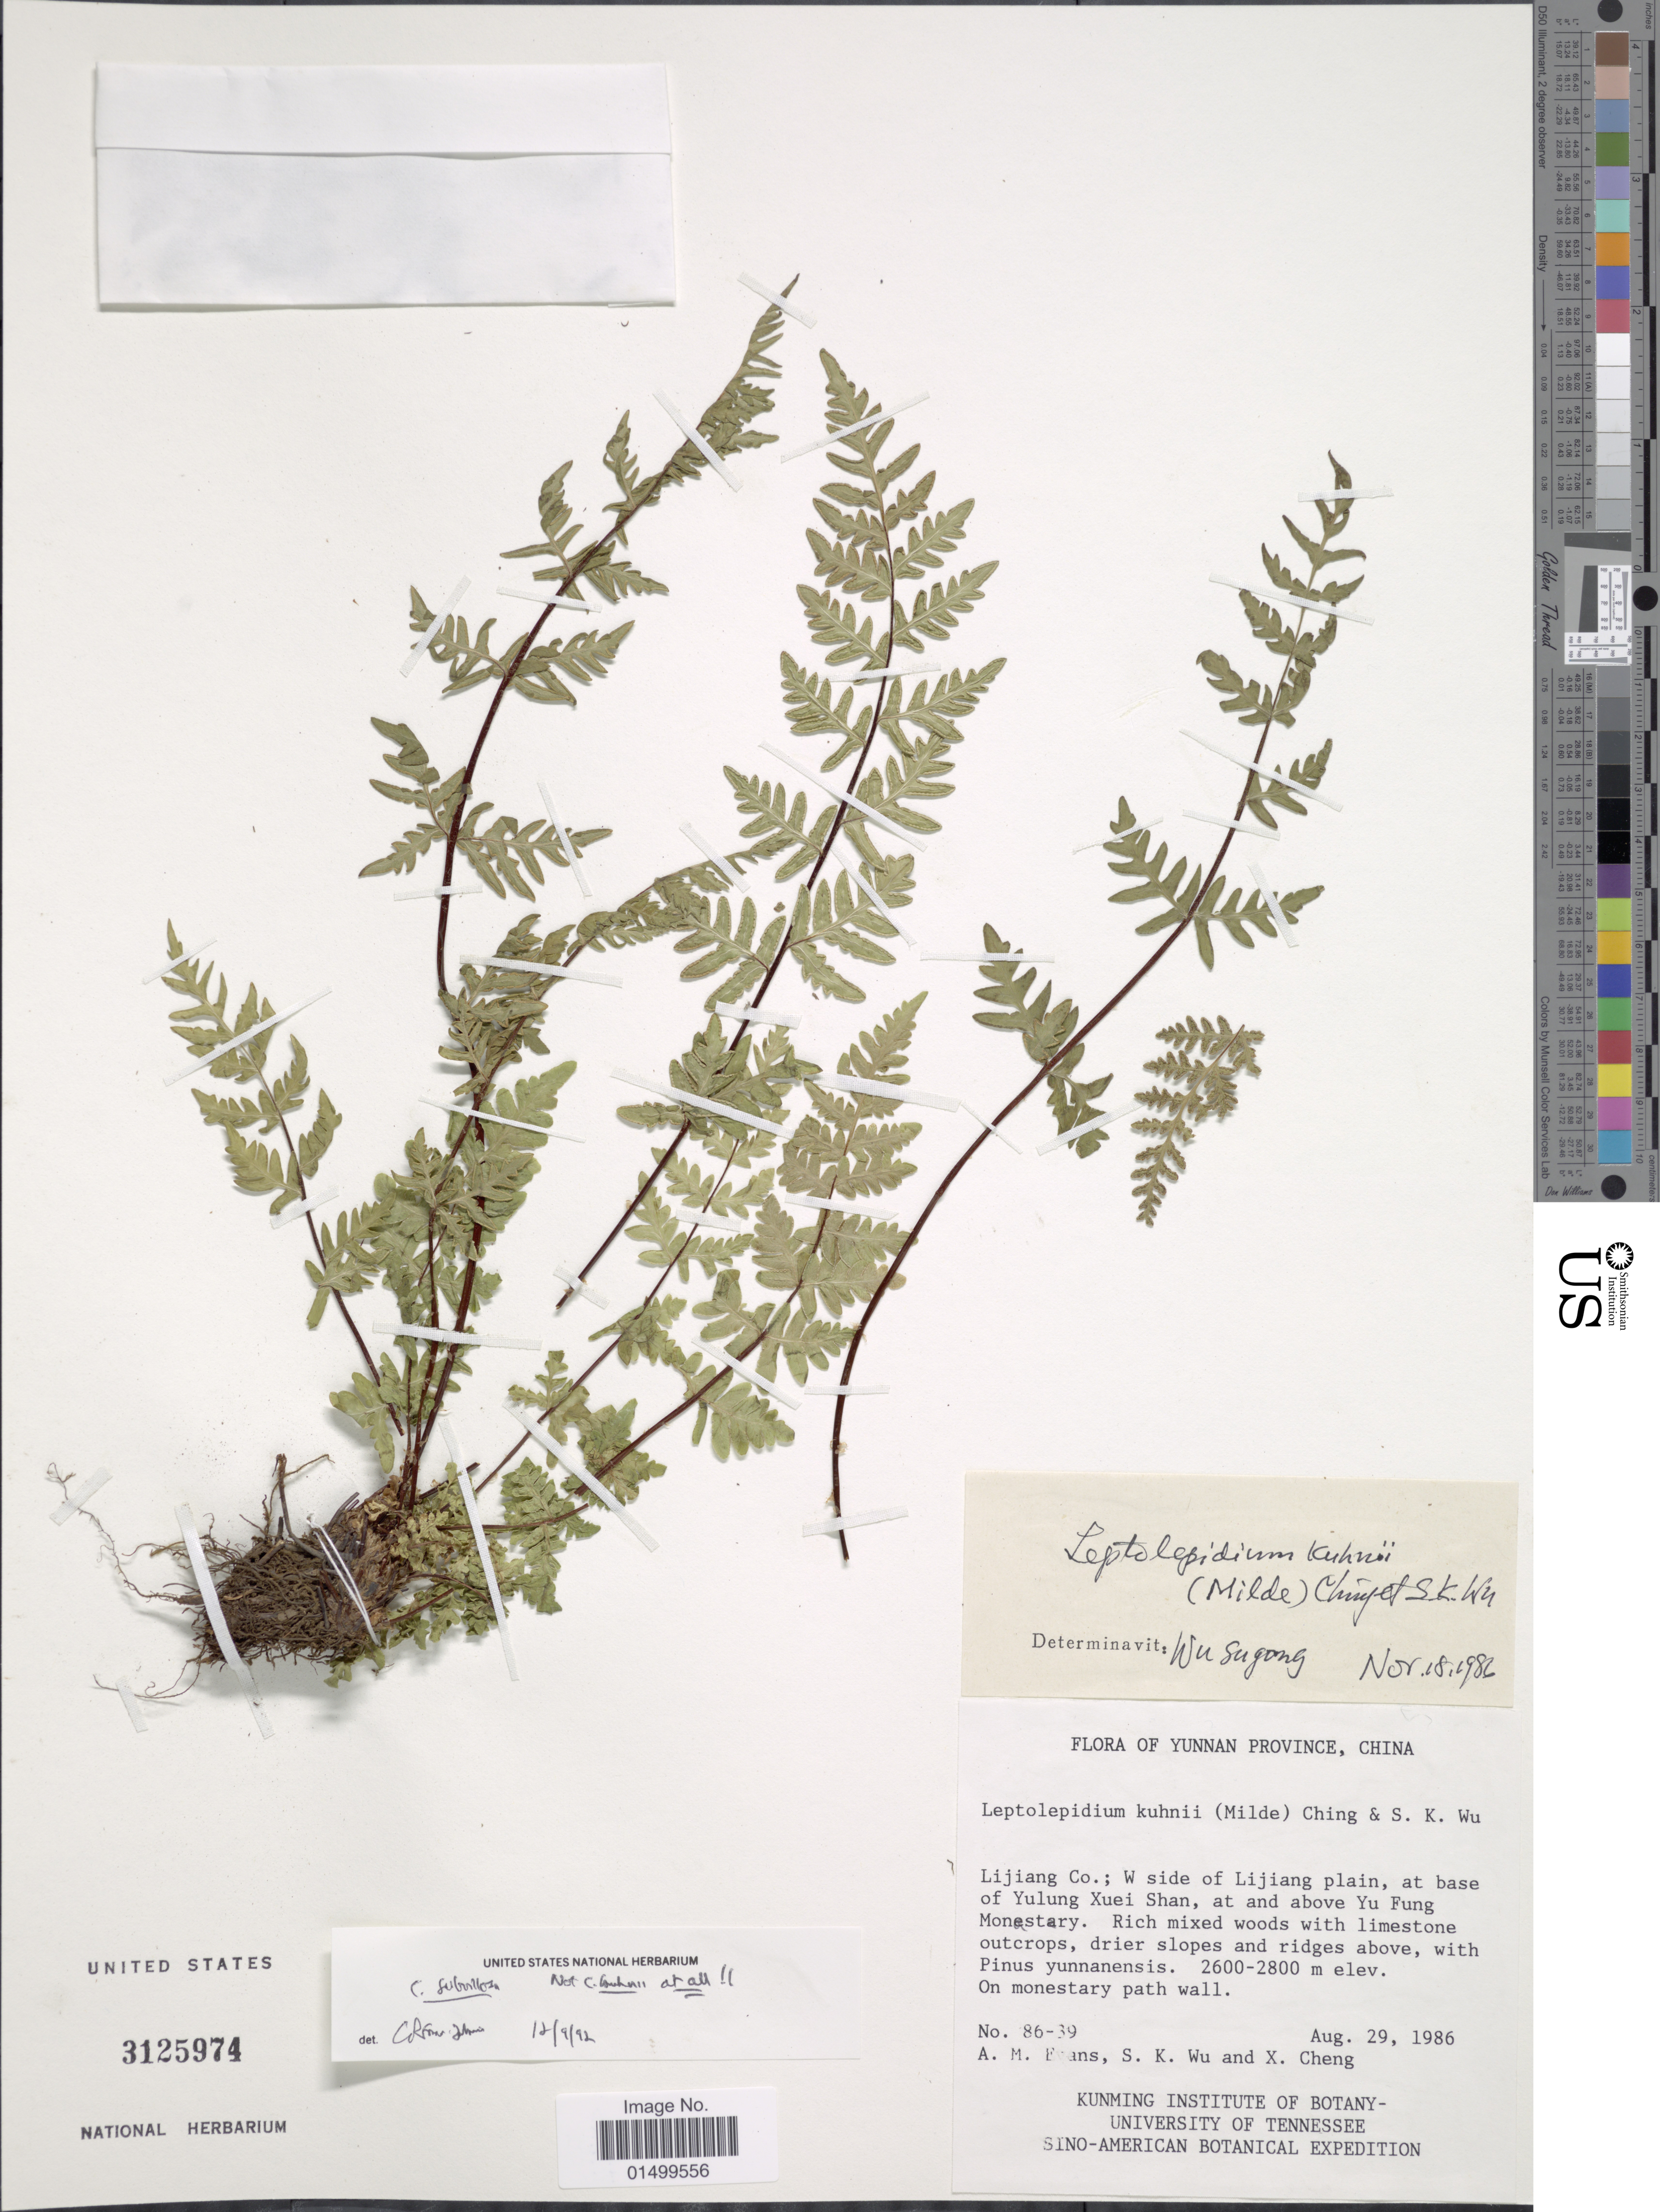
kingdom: Plantae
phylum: Tracheophyta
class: Polypodiopsida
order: Polypodiales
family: Pteridaceae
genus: Cheilanthes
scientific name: Cheilanthes kuhnii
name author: Milde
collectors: A. M. Evans, S. K. Wu & X. Cheng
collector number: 86-39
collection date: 1986-08-29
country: China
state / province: Yunnan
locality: Lijiang Co.; W side of Lijiang plain, at base of Yulung Xuei Shan, at and above Yu Fung Monestary.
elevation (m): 2600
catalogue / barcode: US 3125974